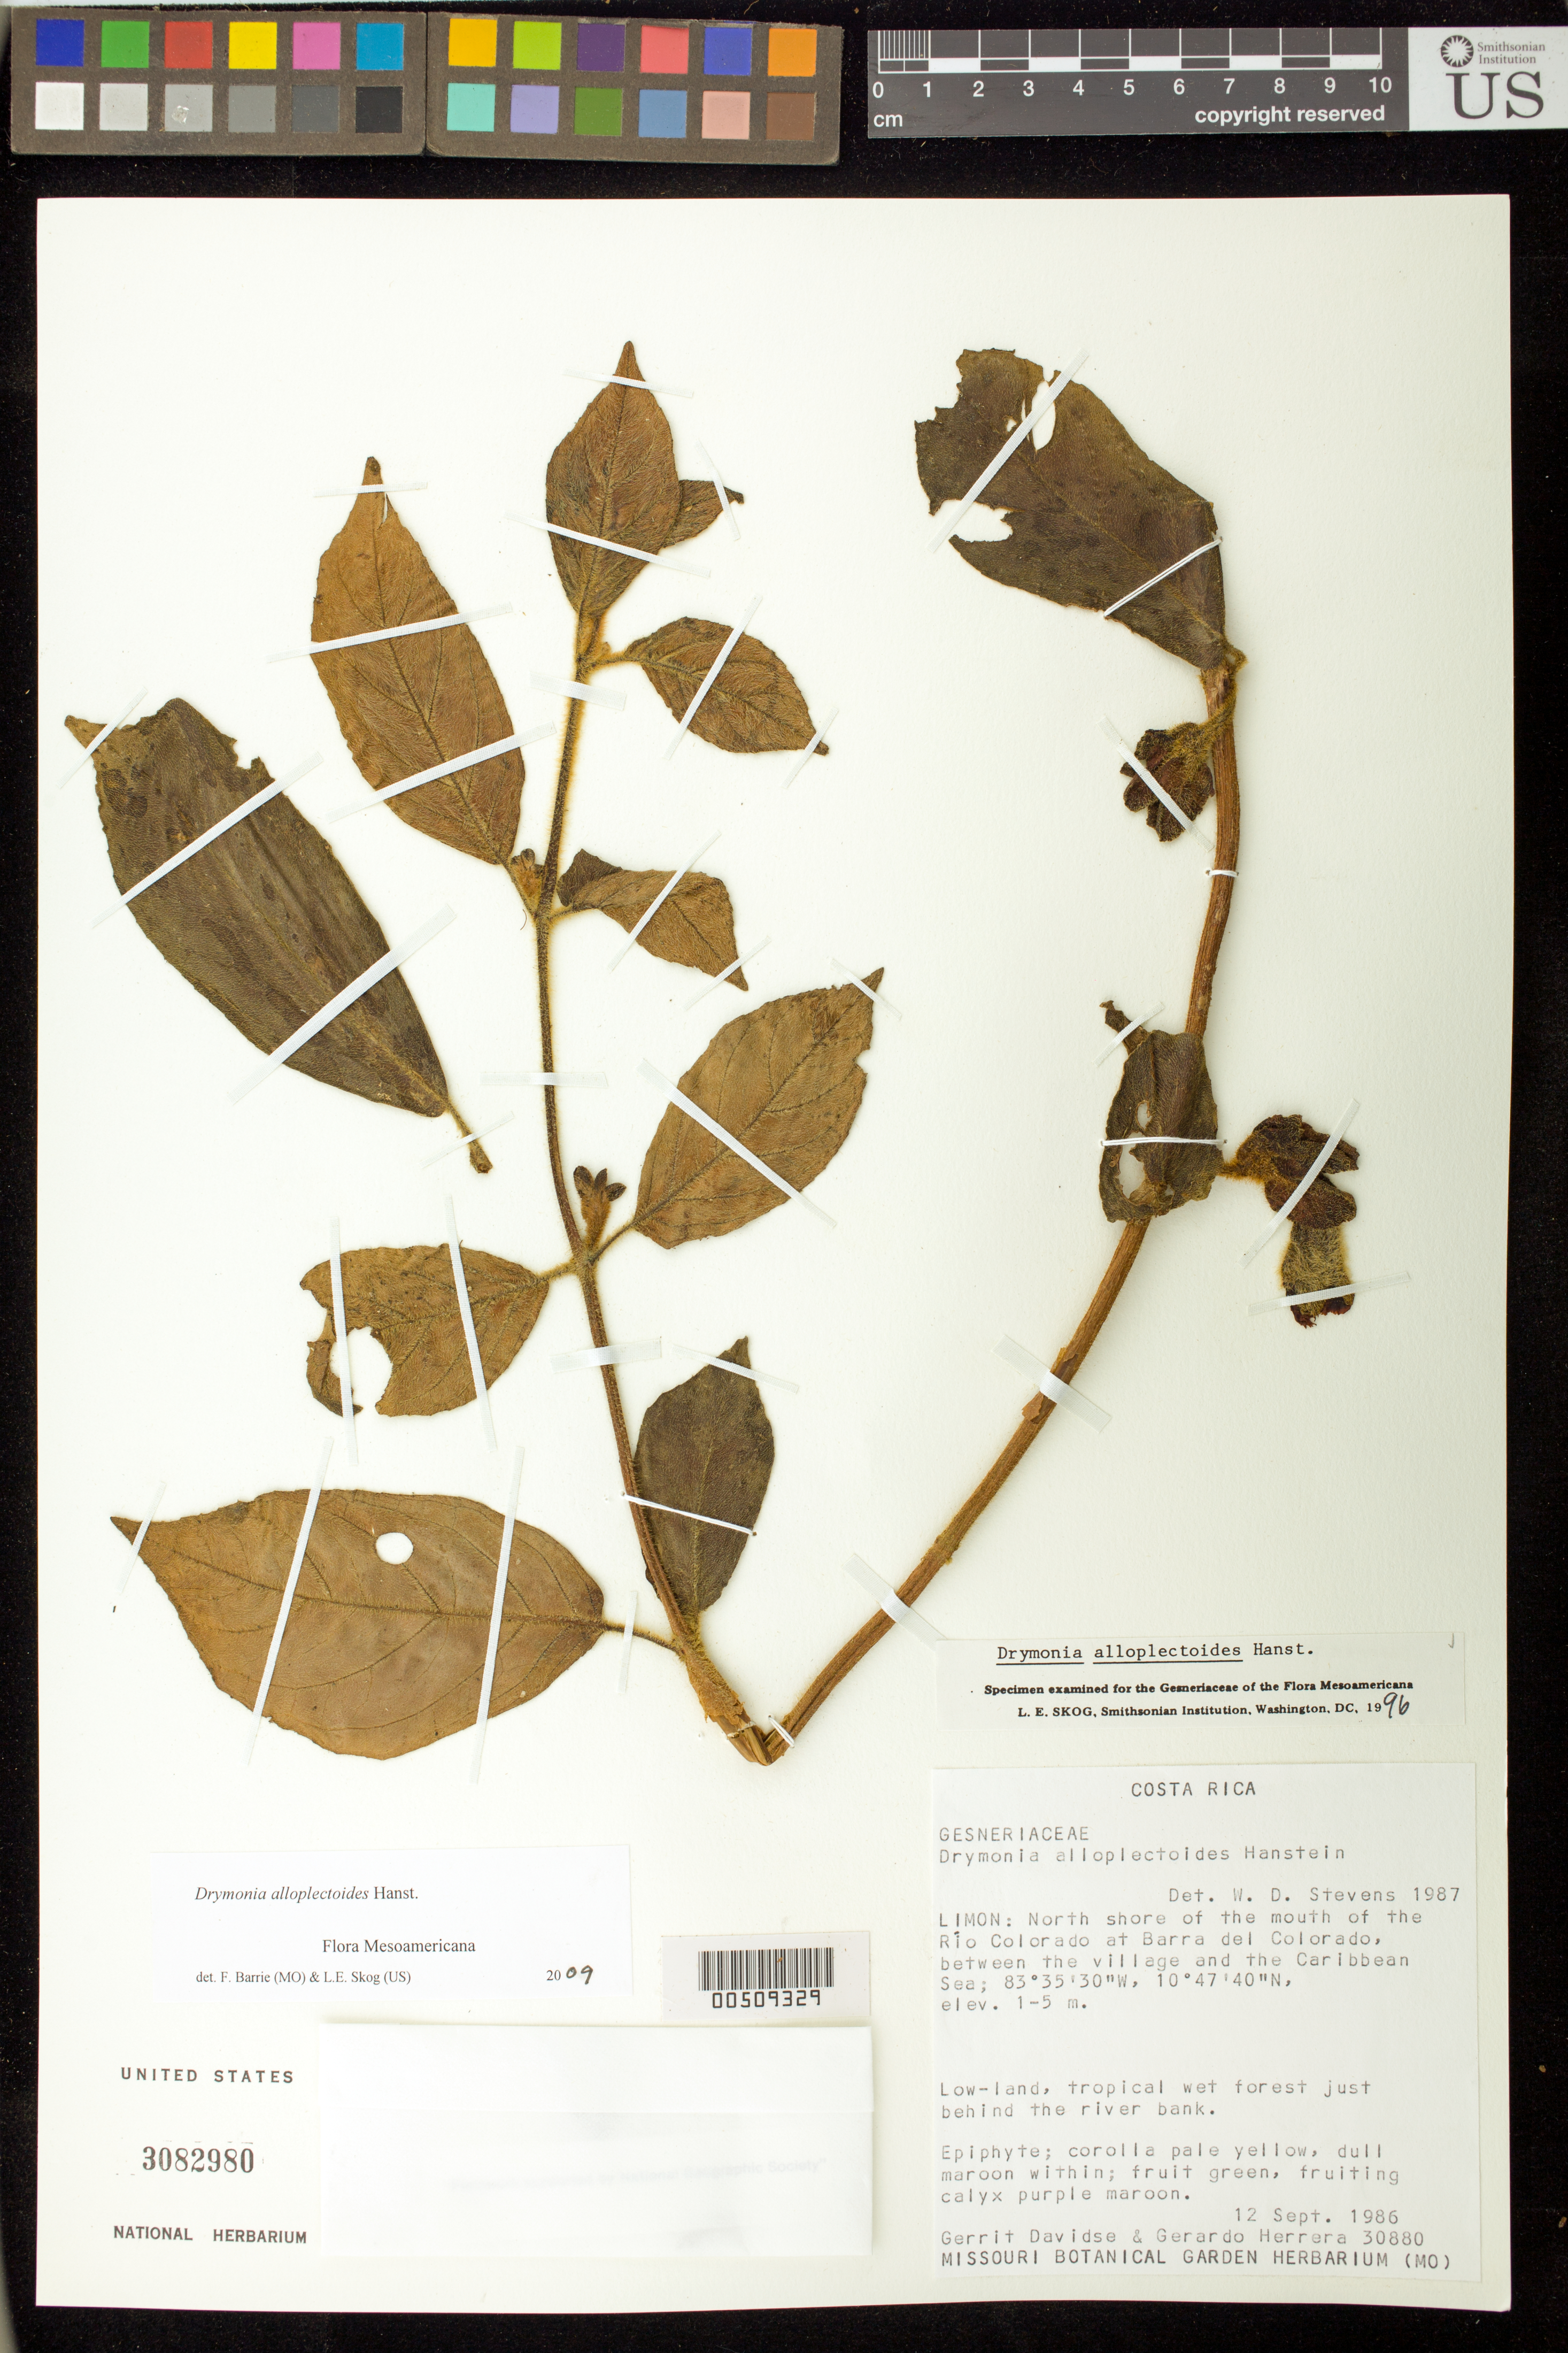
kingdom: Plantae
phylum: Tracheophyta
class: Magnoliopsida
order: Lamiales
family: Gesneriaceae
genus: Drymonia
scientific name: Drymonia alloplectoides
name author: Hanst.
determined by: Skog, Laurence E.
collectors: G. Davidse & G. Herrera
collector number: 30880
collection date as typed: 12 Sep 1986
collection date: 1986-09-12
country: Costa Rica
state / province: Limón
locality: North shore of the mouth of the Río Colorado at Barra del Colorado, between the village and the Caribbean Sea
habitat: Low-land, tropical wet forest just behind the river bank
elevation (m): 1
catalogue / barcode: US 3082980